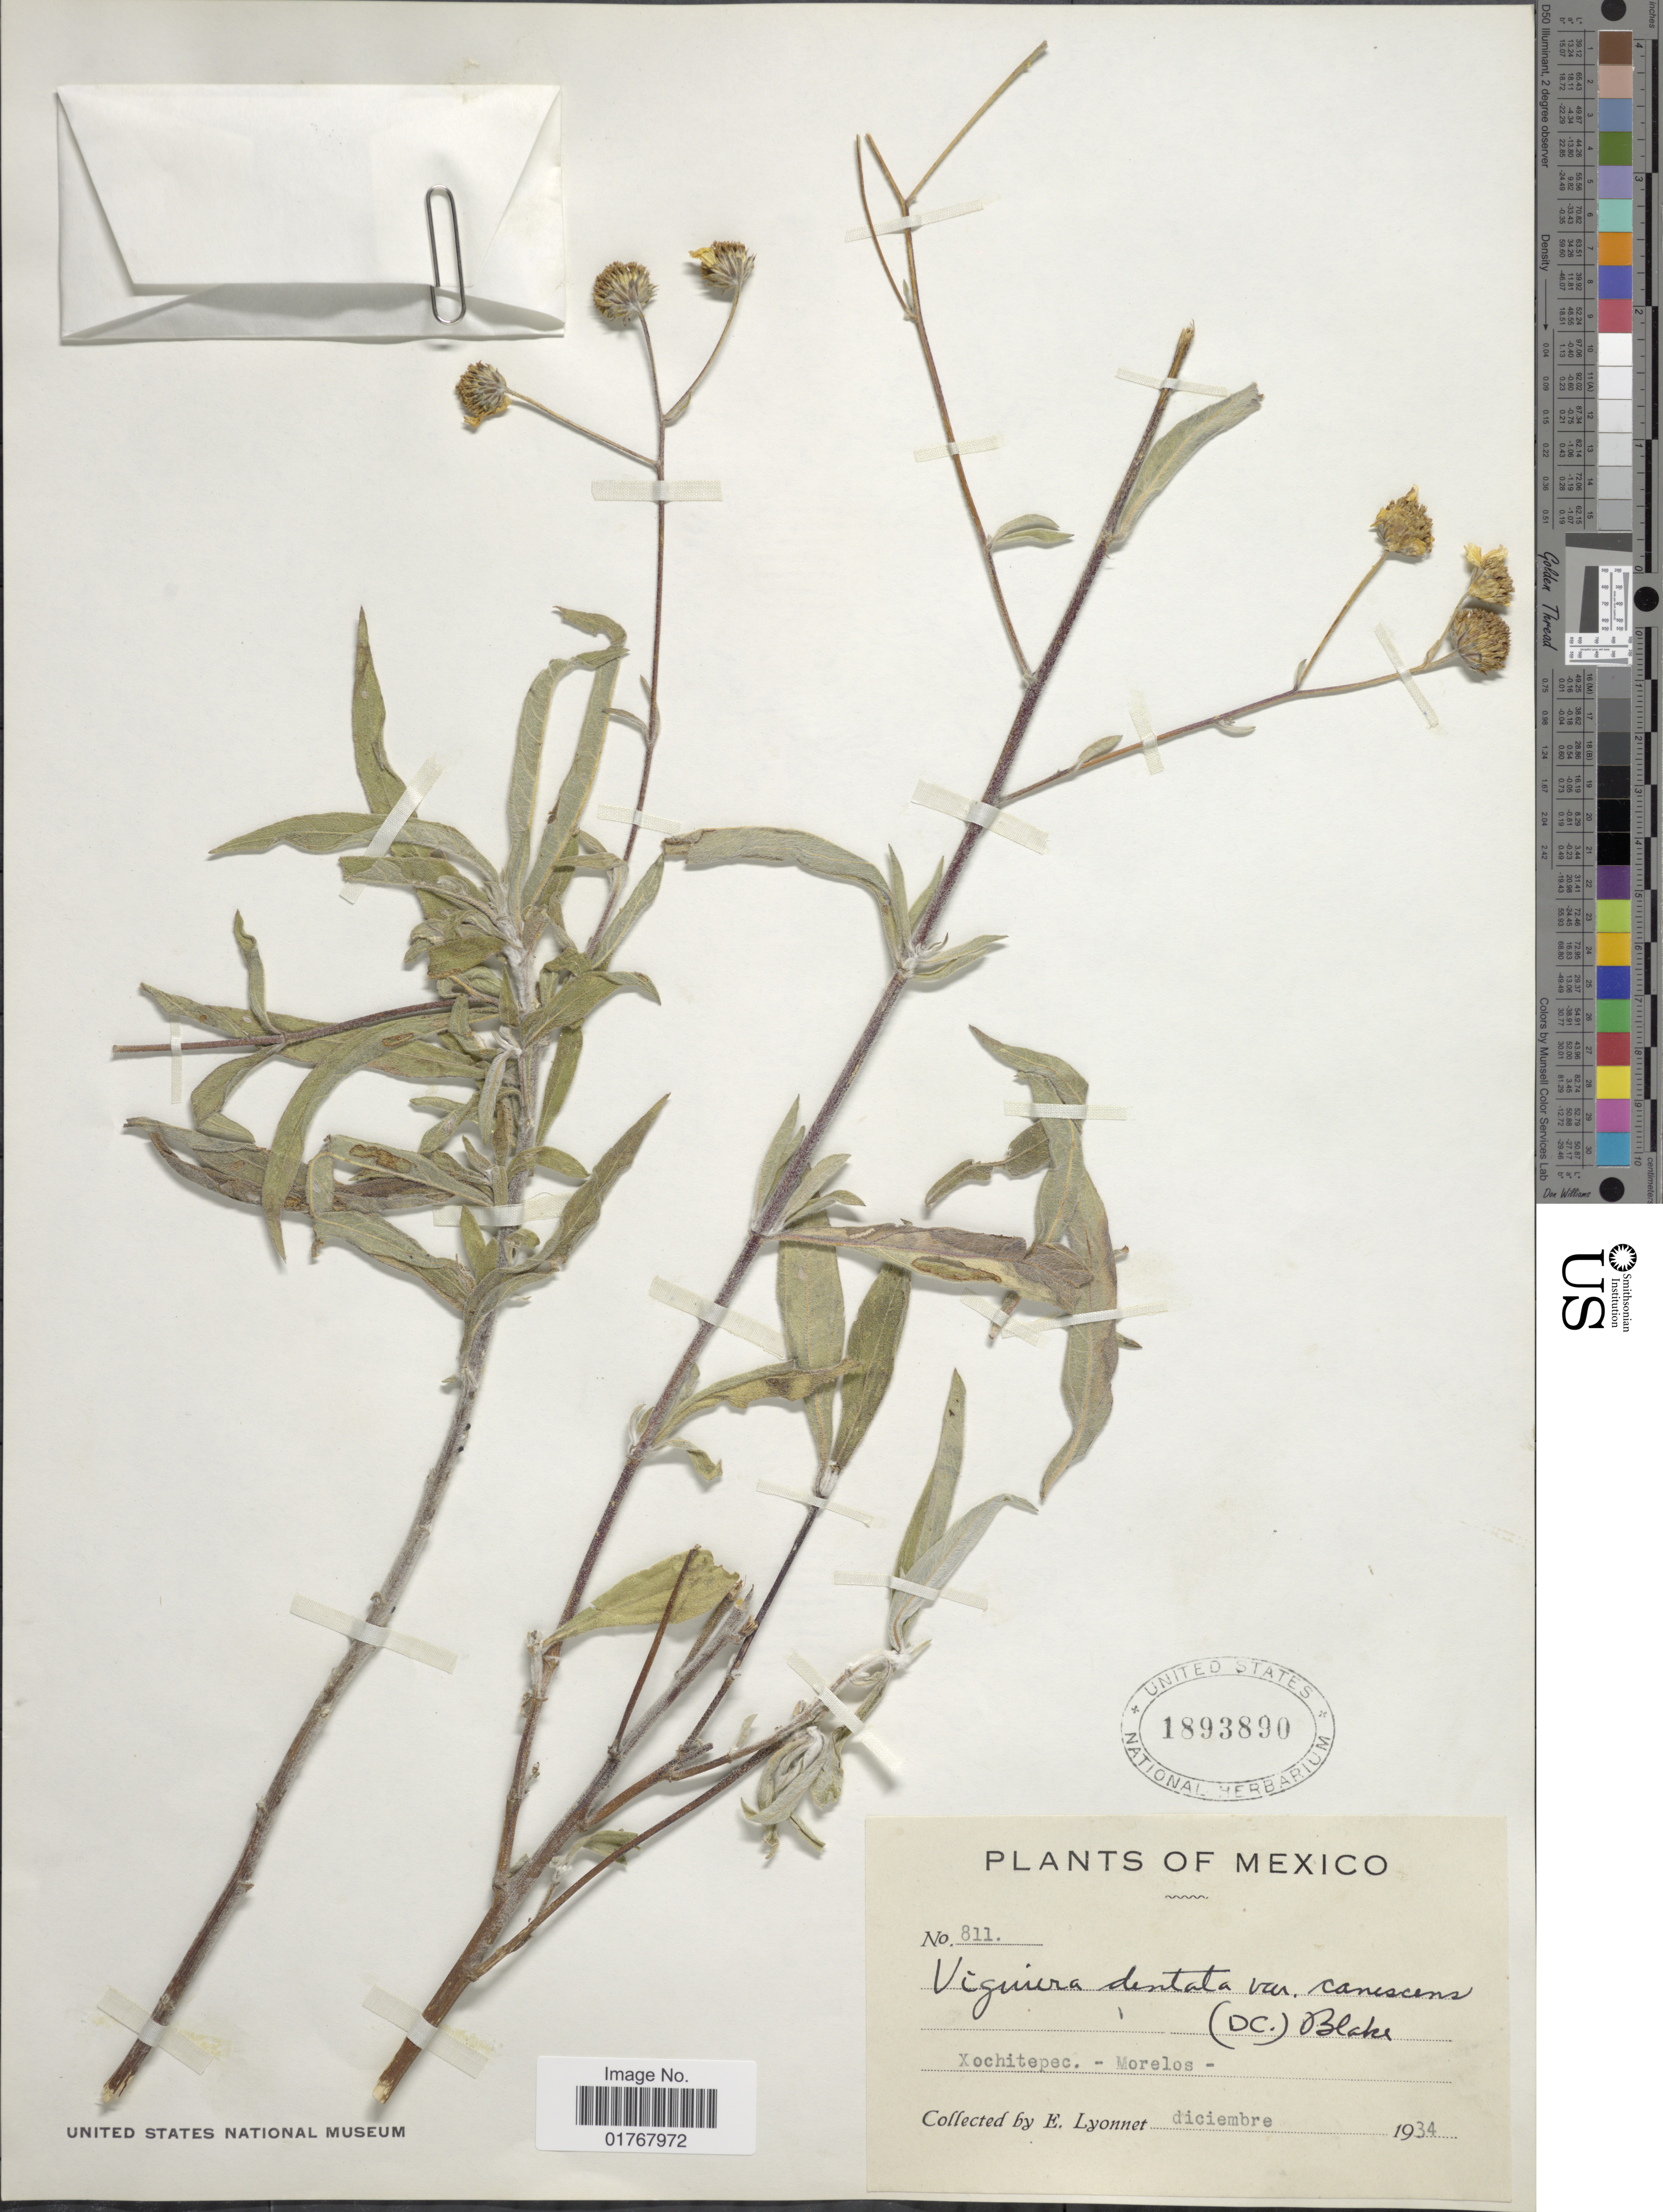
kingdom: Plantae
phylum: Tracheophyta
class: Magnoliopsida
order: Asterales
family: Asteraceae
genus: Viguiera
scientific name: Viguiera dentata var. canescens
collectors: E. Lyonnet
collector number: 811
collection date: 1934-12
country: Mexico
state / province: Morelos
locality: Xochitepec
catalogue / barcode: US 1893890